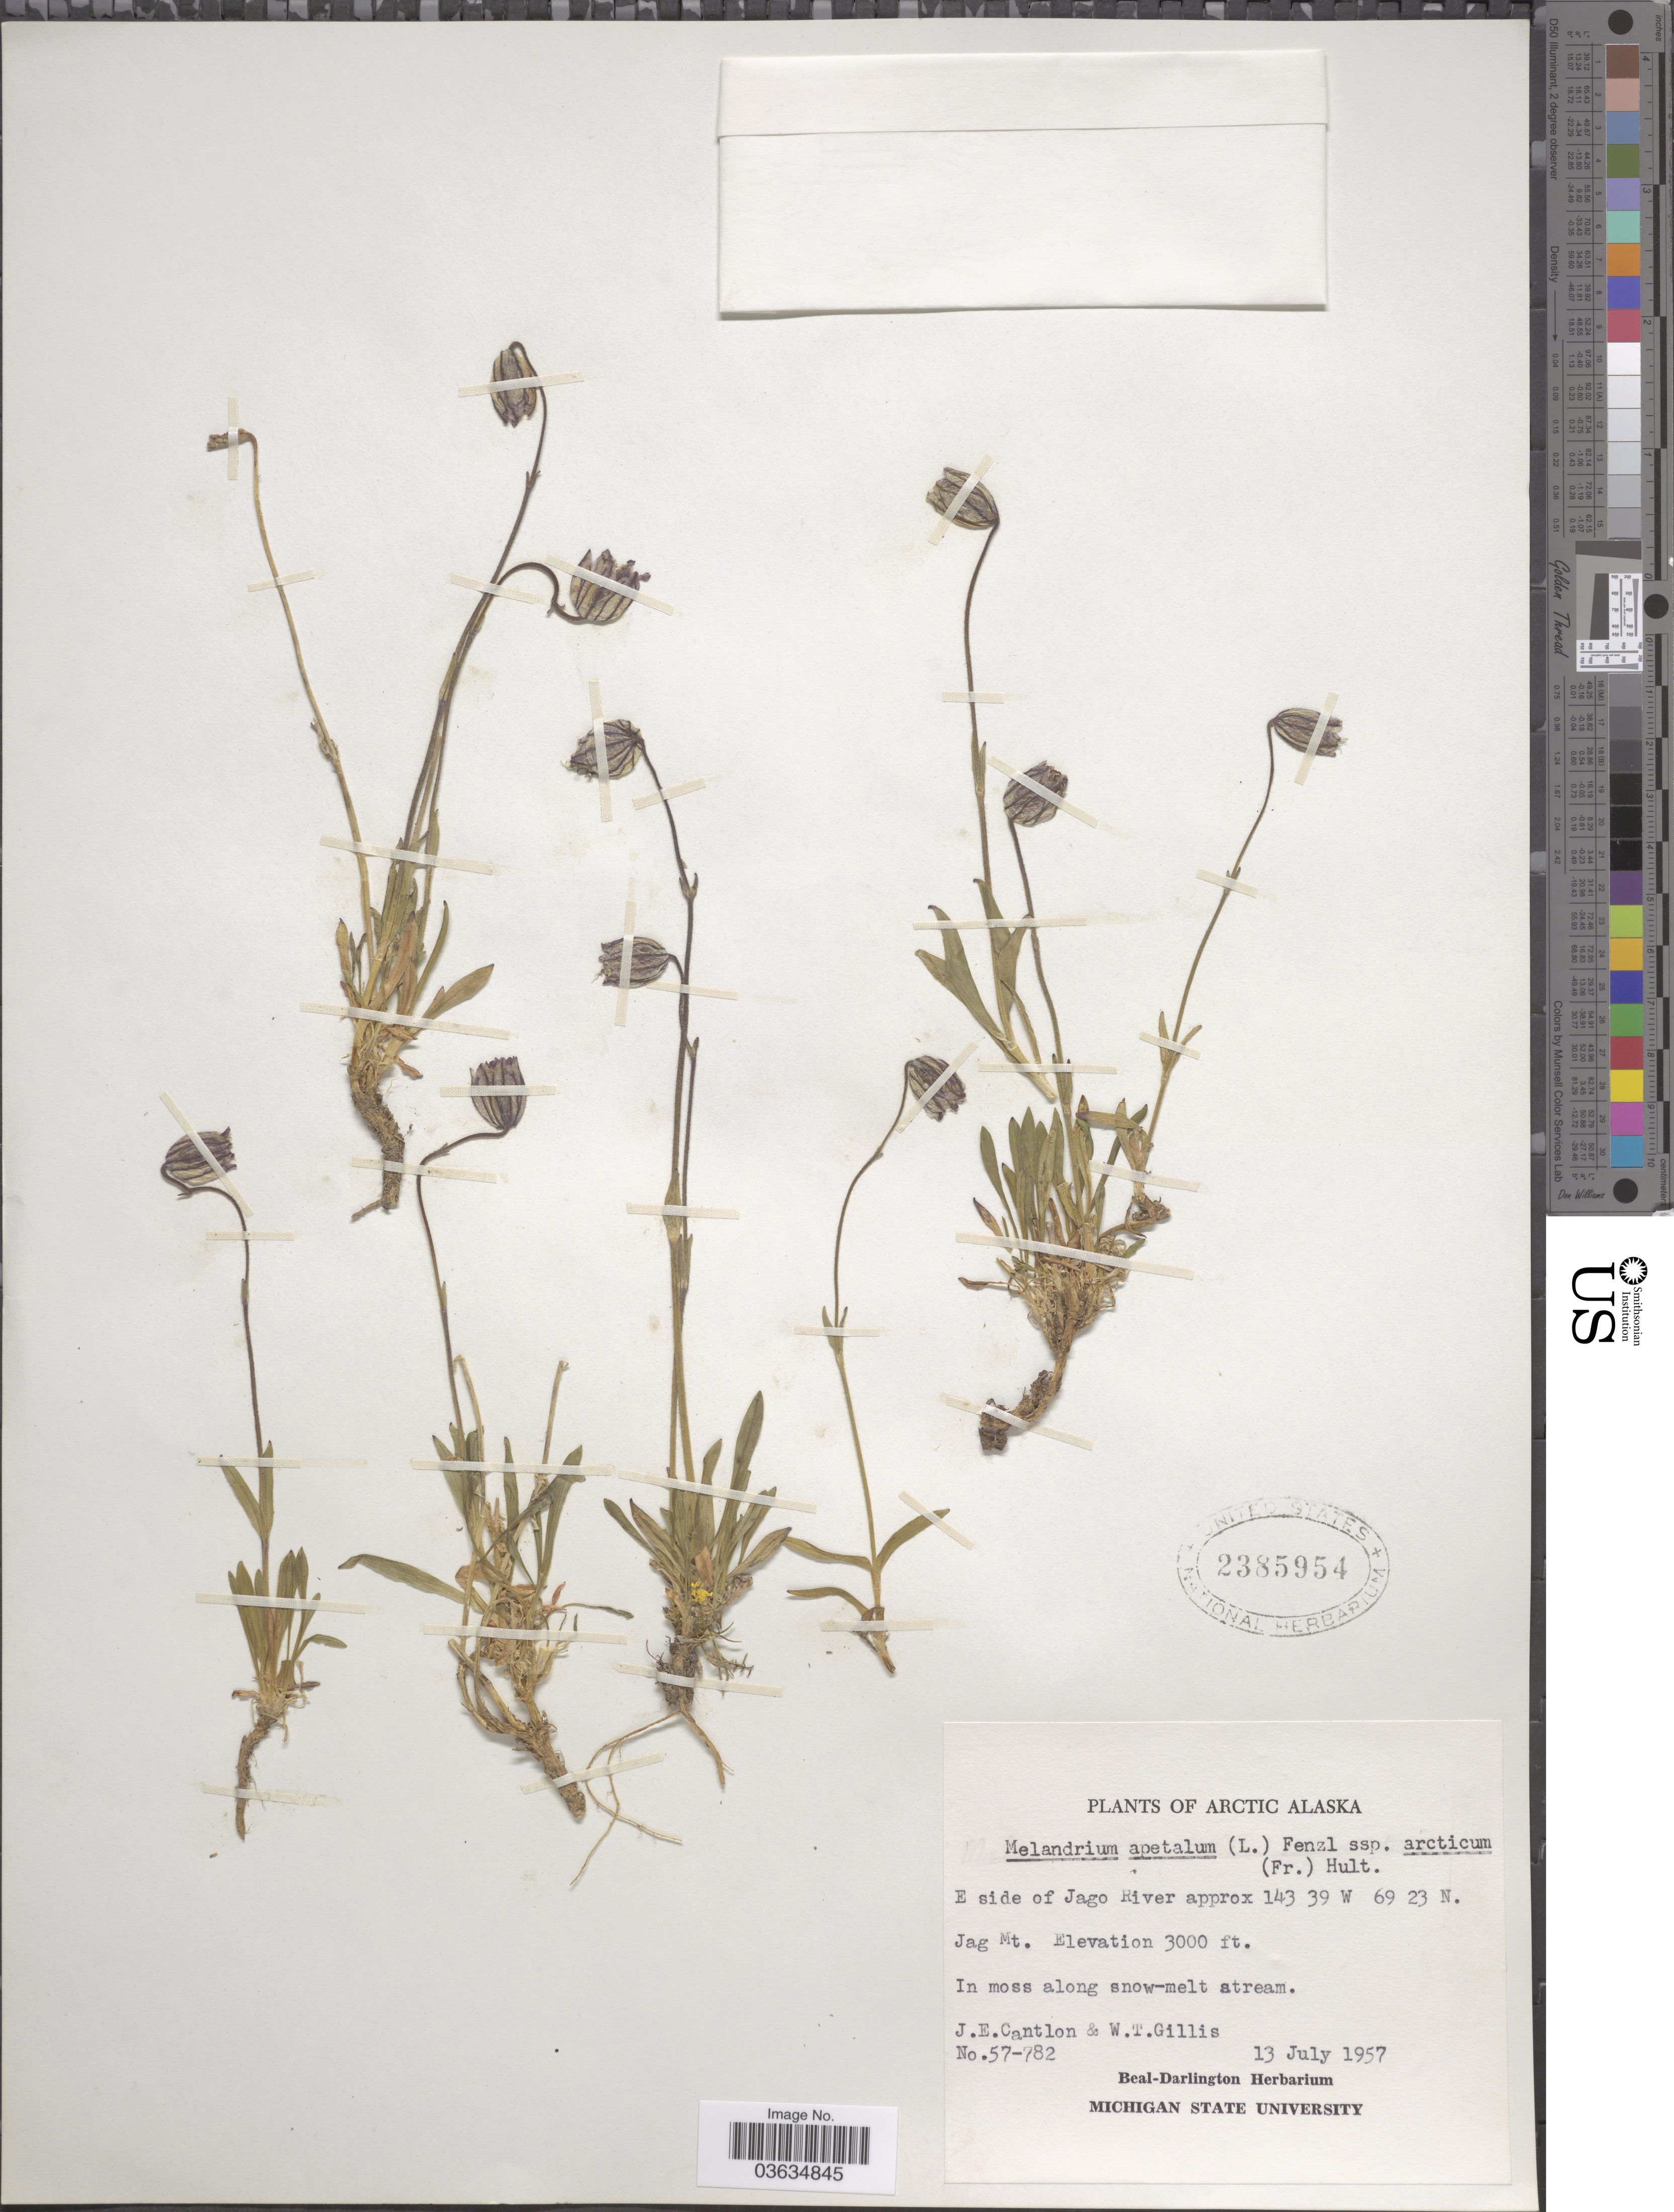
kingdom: Plantae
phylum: Tracheophyta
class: Magnoliopsida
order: Caryophyllales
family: Caryophyllaceae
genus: Silene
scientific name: Silene uralensis subsp. uralensis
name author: (Rupr.) Bocquet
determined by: Strong, Mark T., (BOT), Smithsonian Institution - National Museum of Natural History (UNITED STATES)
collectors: J. Cantlon & W. T. Gillis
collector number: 57-782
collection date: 1957-07-13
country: United States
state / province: Alaska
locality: Arctic Alaska. E side of Jago River. Jag Mt.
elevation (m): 914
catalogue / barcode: US 2385954